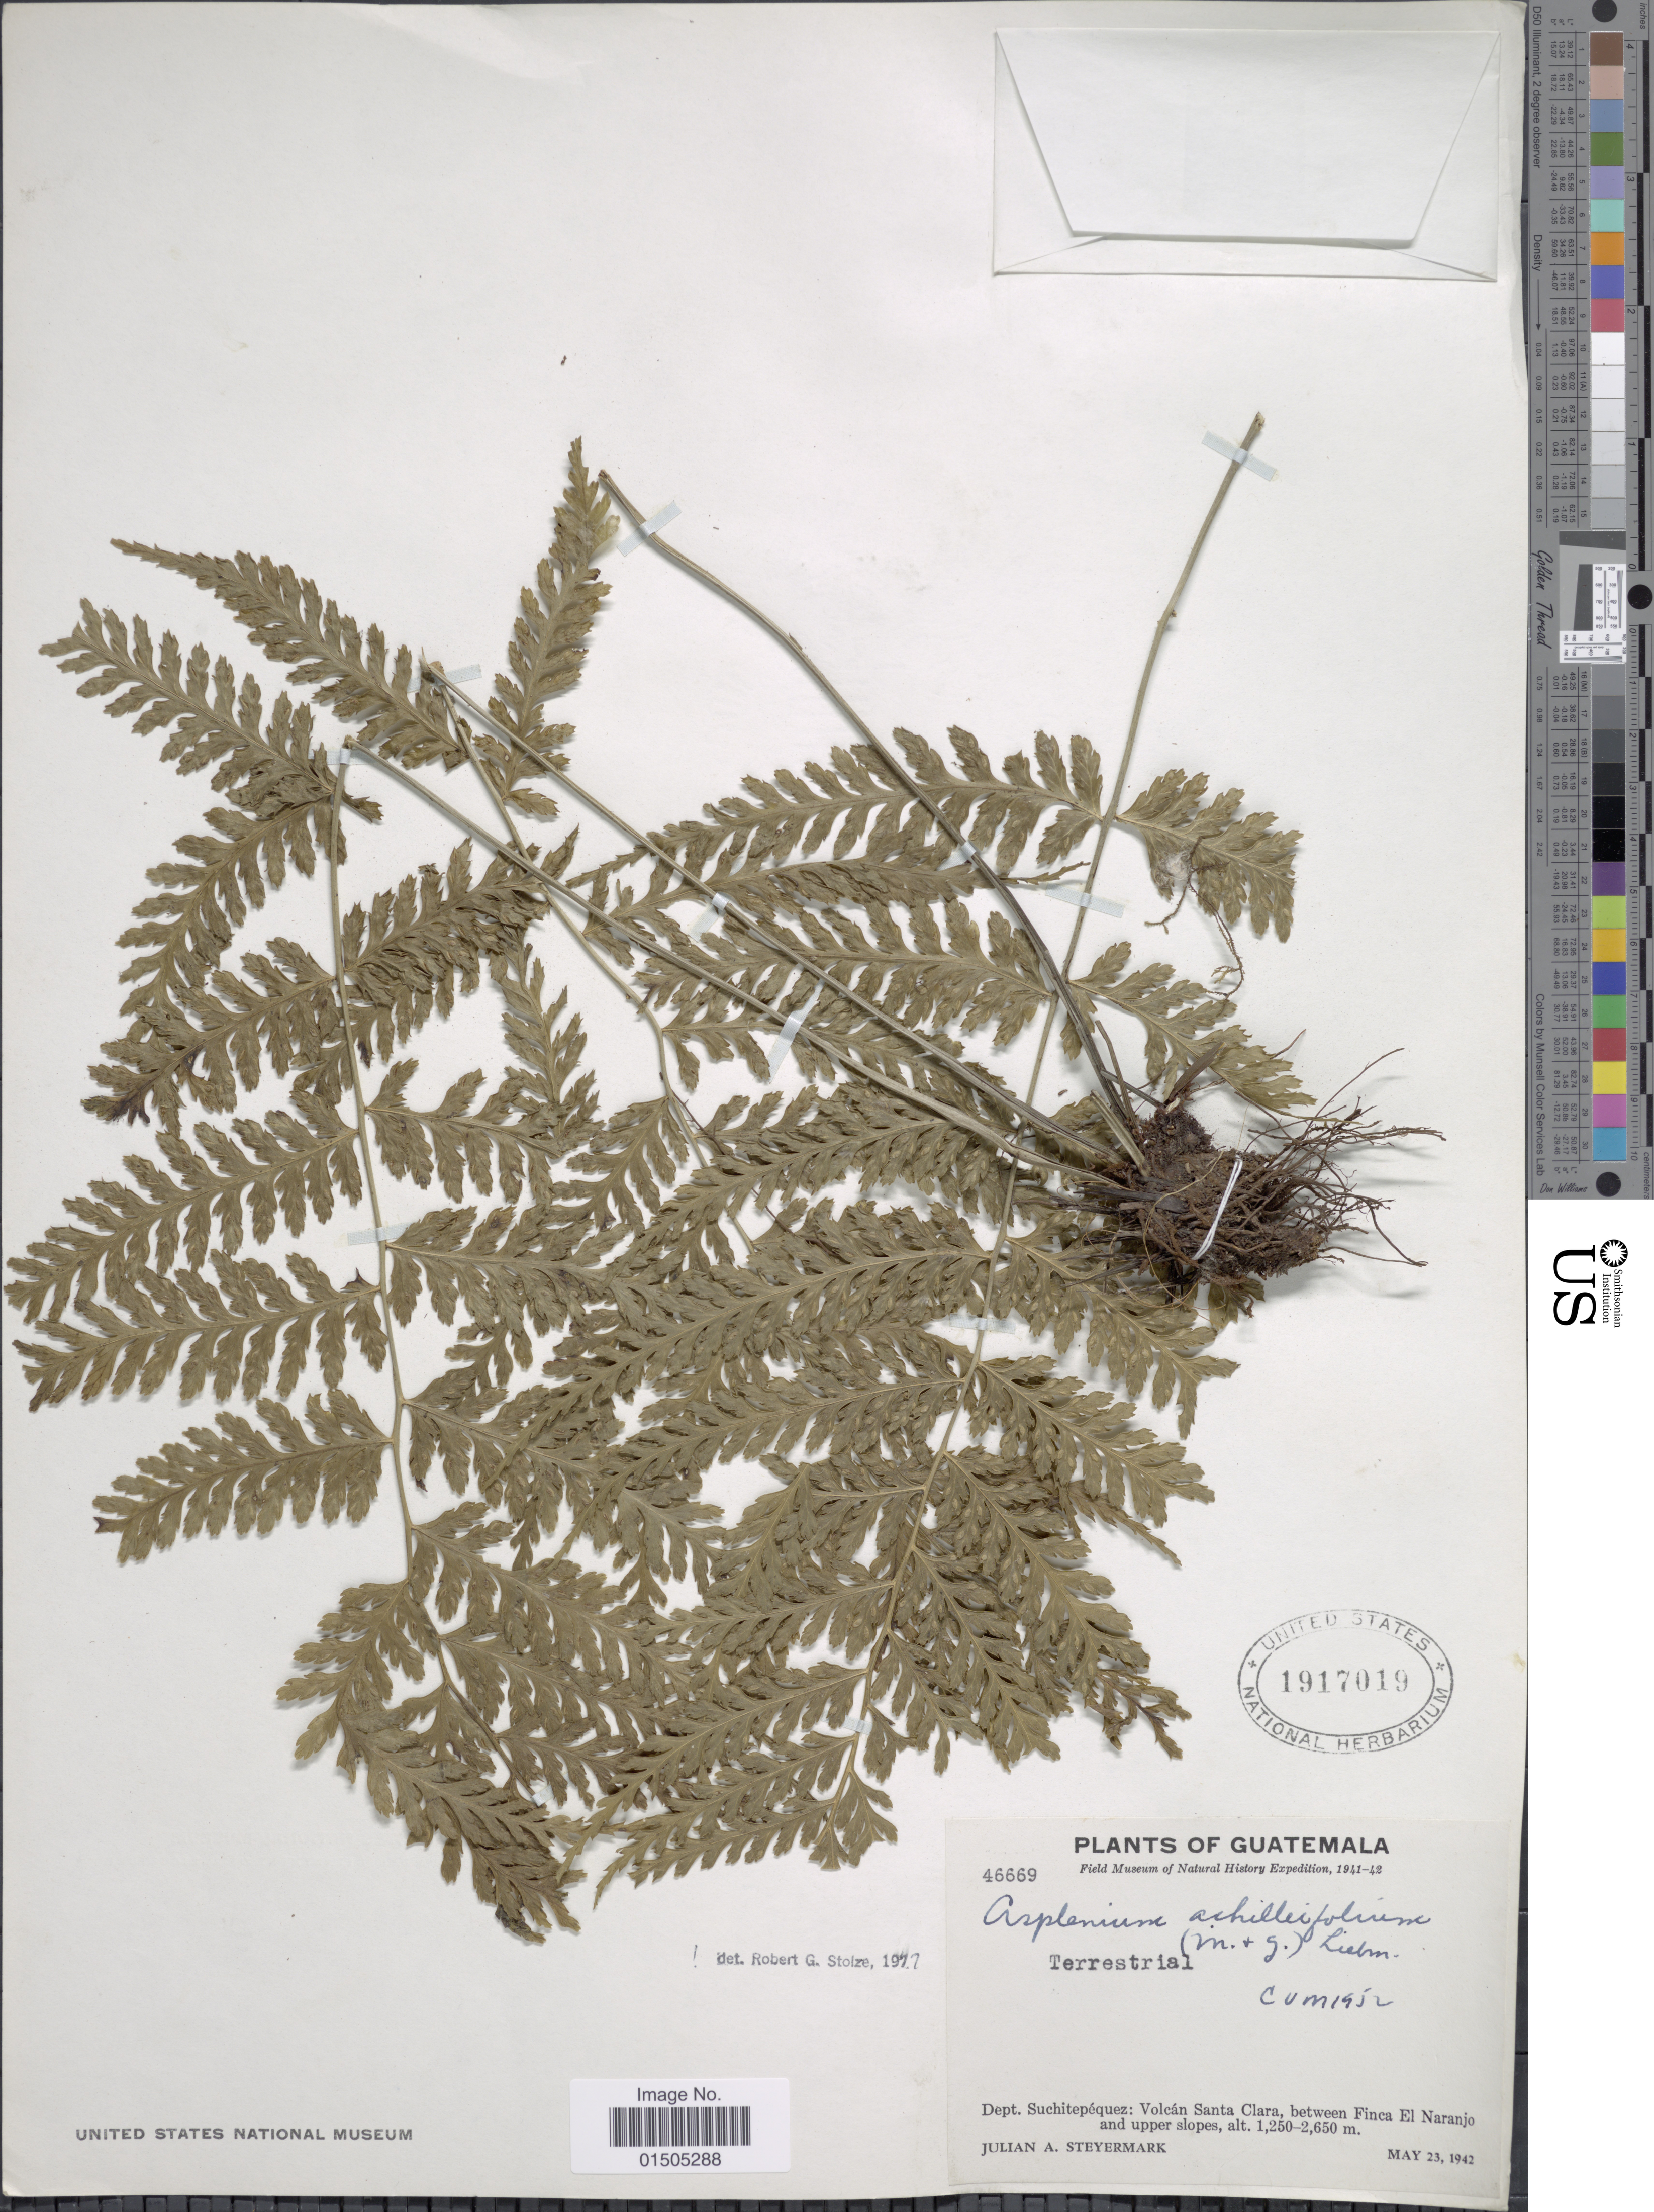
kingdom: Plantae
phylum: Tracheophyta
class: Polypodiopsida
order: Polypodiales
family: Aspleniaceae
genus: Asplenium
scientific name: Asplenium achilleifolium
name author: (M. Martens & Galeotti) Liebm.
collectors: J. Steyermark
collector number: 46669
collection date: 1942-05-23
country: Guatemala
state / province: Suchitepéquez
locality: Volcán Santa Clara, between Finca El Naranjo and upper slopes.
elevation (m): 1250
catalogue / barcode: US 1917019